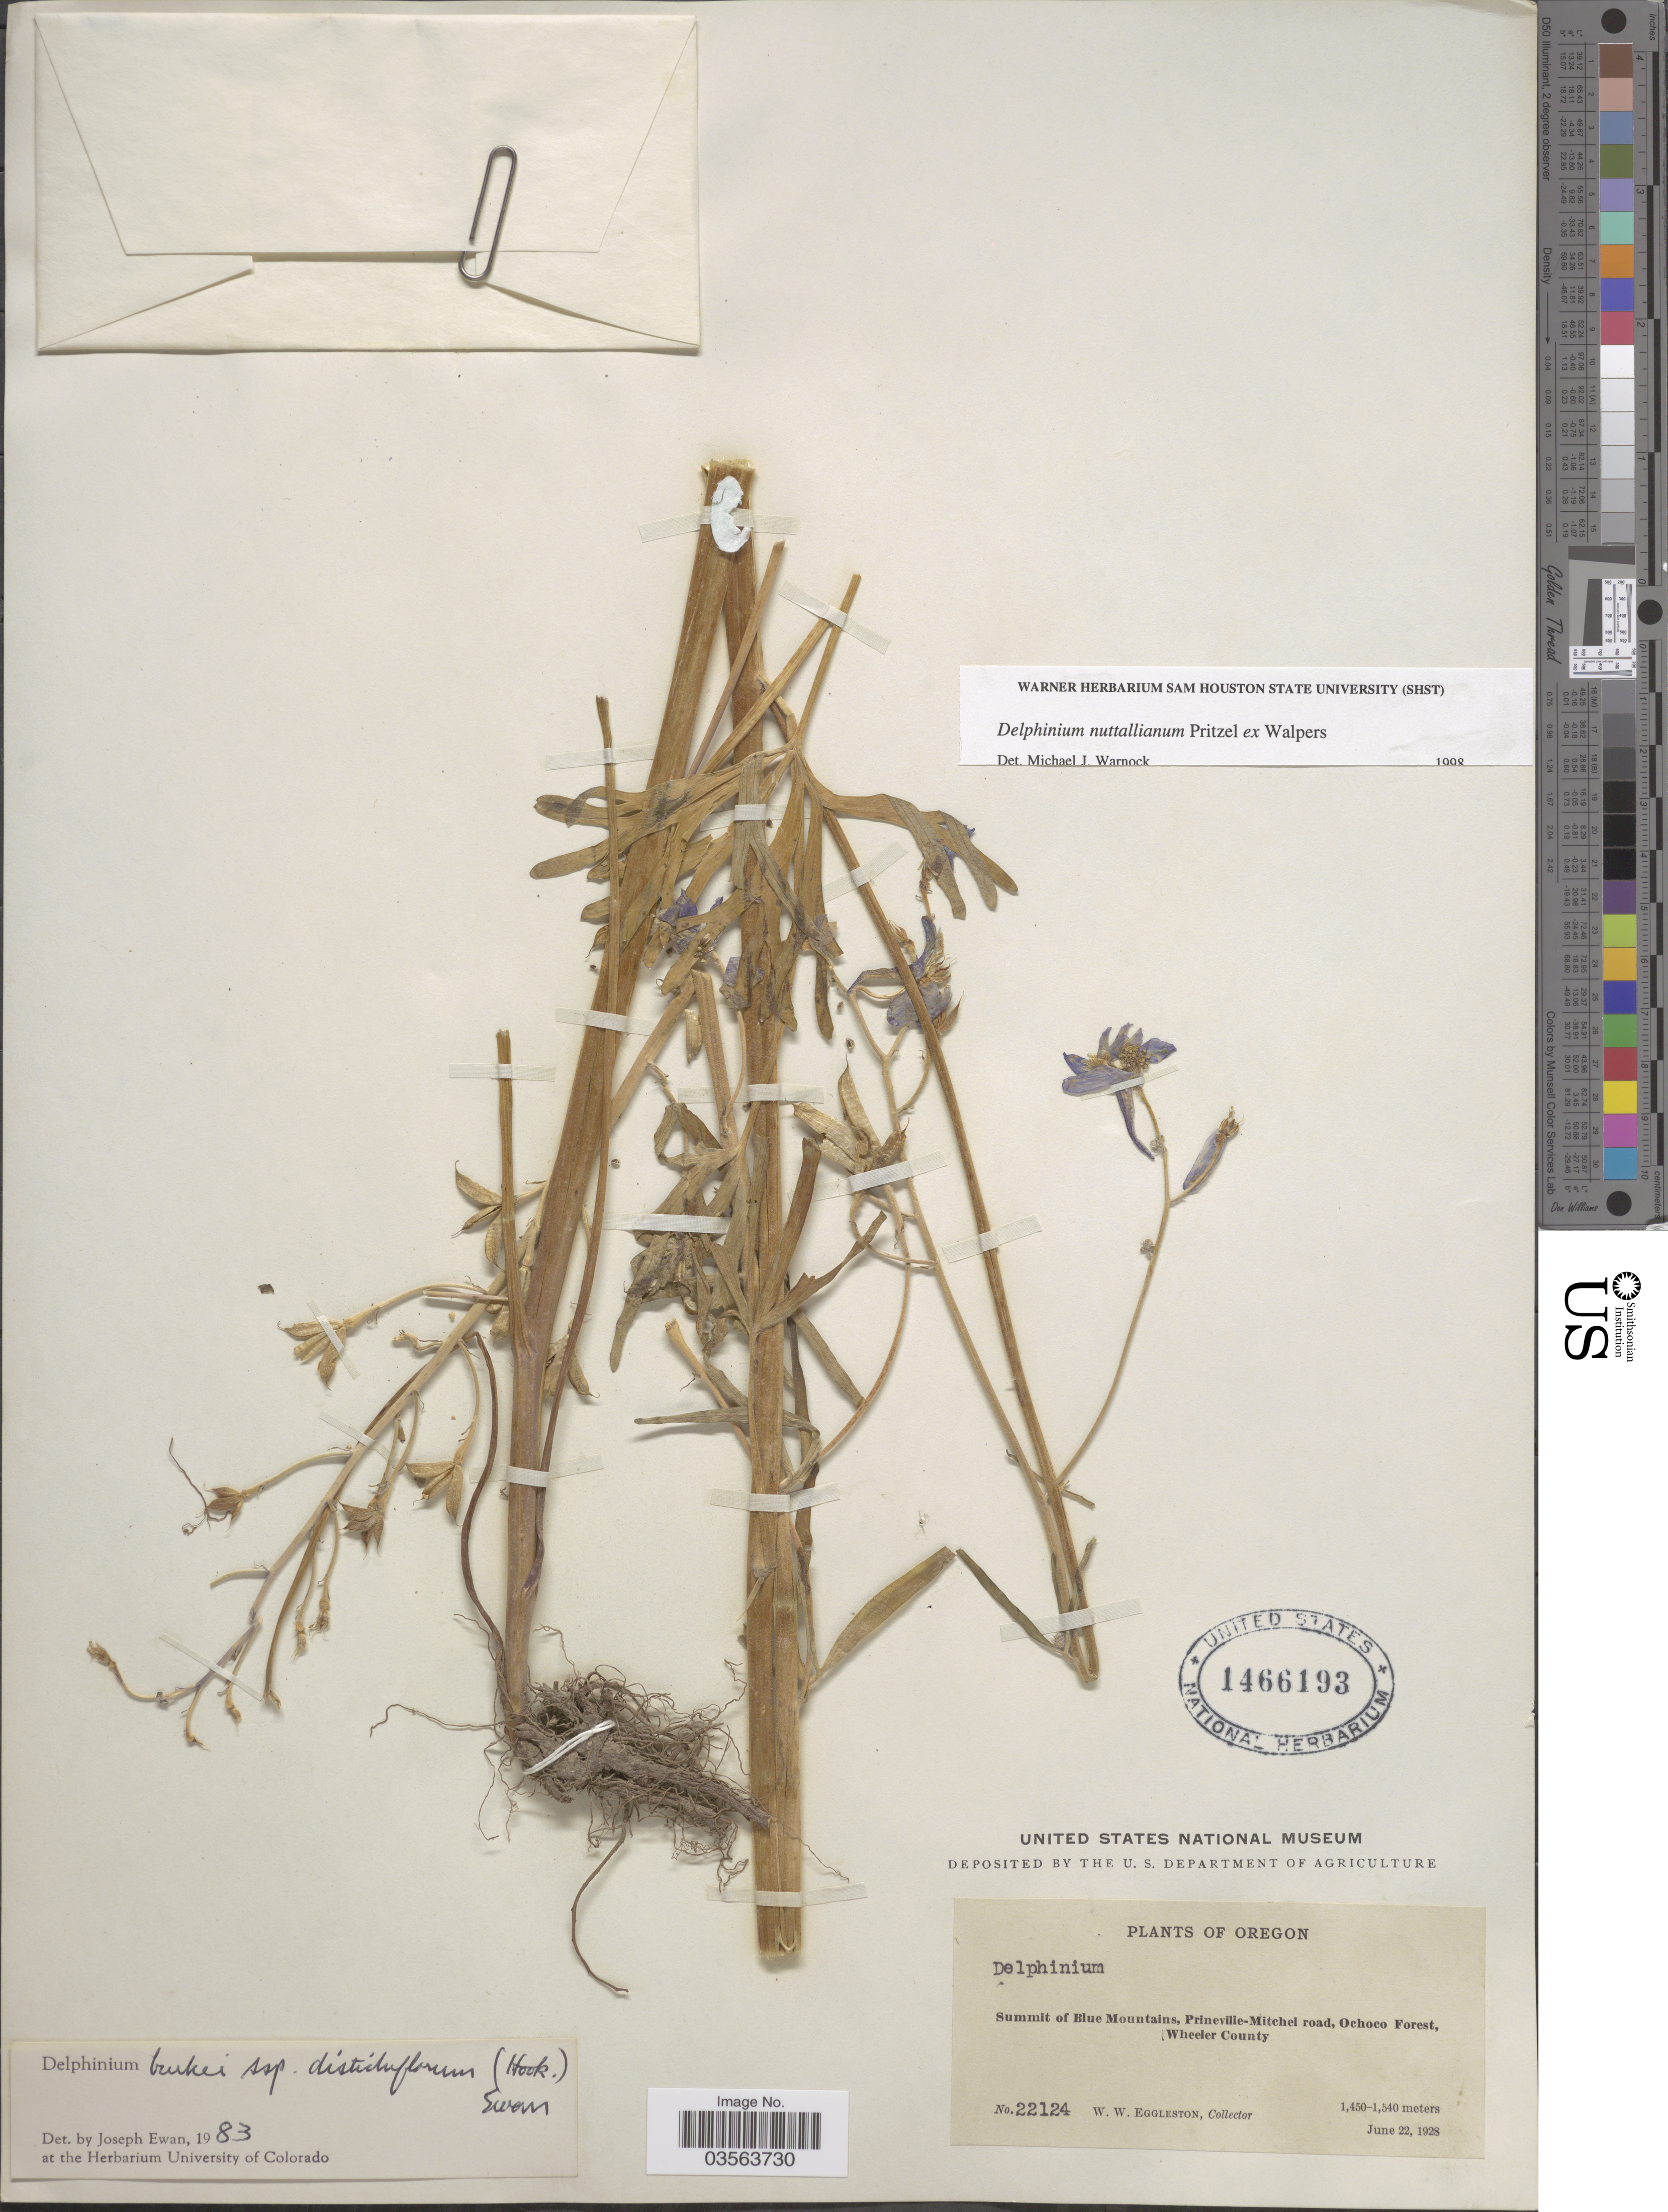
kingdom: Plantae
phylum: Tracheophyta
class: Magnoliopsida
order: Ranunculales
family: Ranunculaceae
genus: Delphinium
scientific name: Delphinium nuttallianum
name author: E. Pritz. ex Walpers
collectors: W. W. Eggleston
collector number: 22124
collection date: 1928-06-22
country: United States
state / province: Oregon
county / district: Wheeler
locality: Summit of Blue Mountains, Prineville-Mitchel road, Ochoco Forest, Wheeler County.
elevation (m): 1450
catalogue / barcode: US 1466193